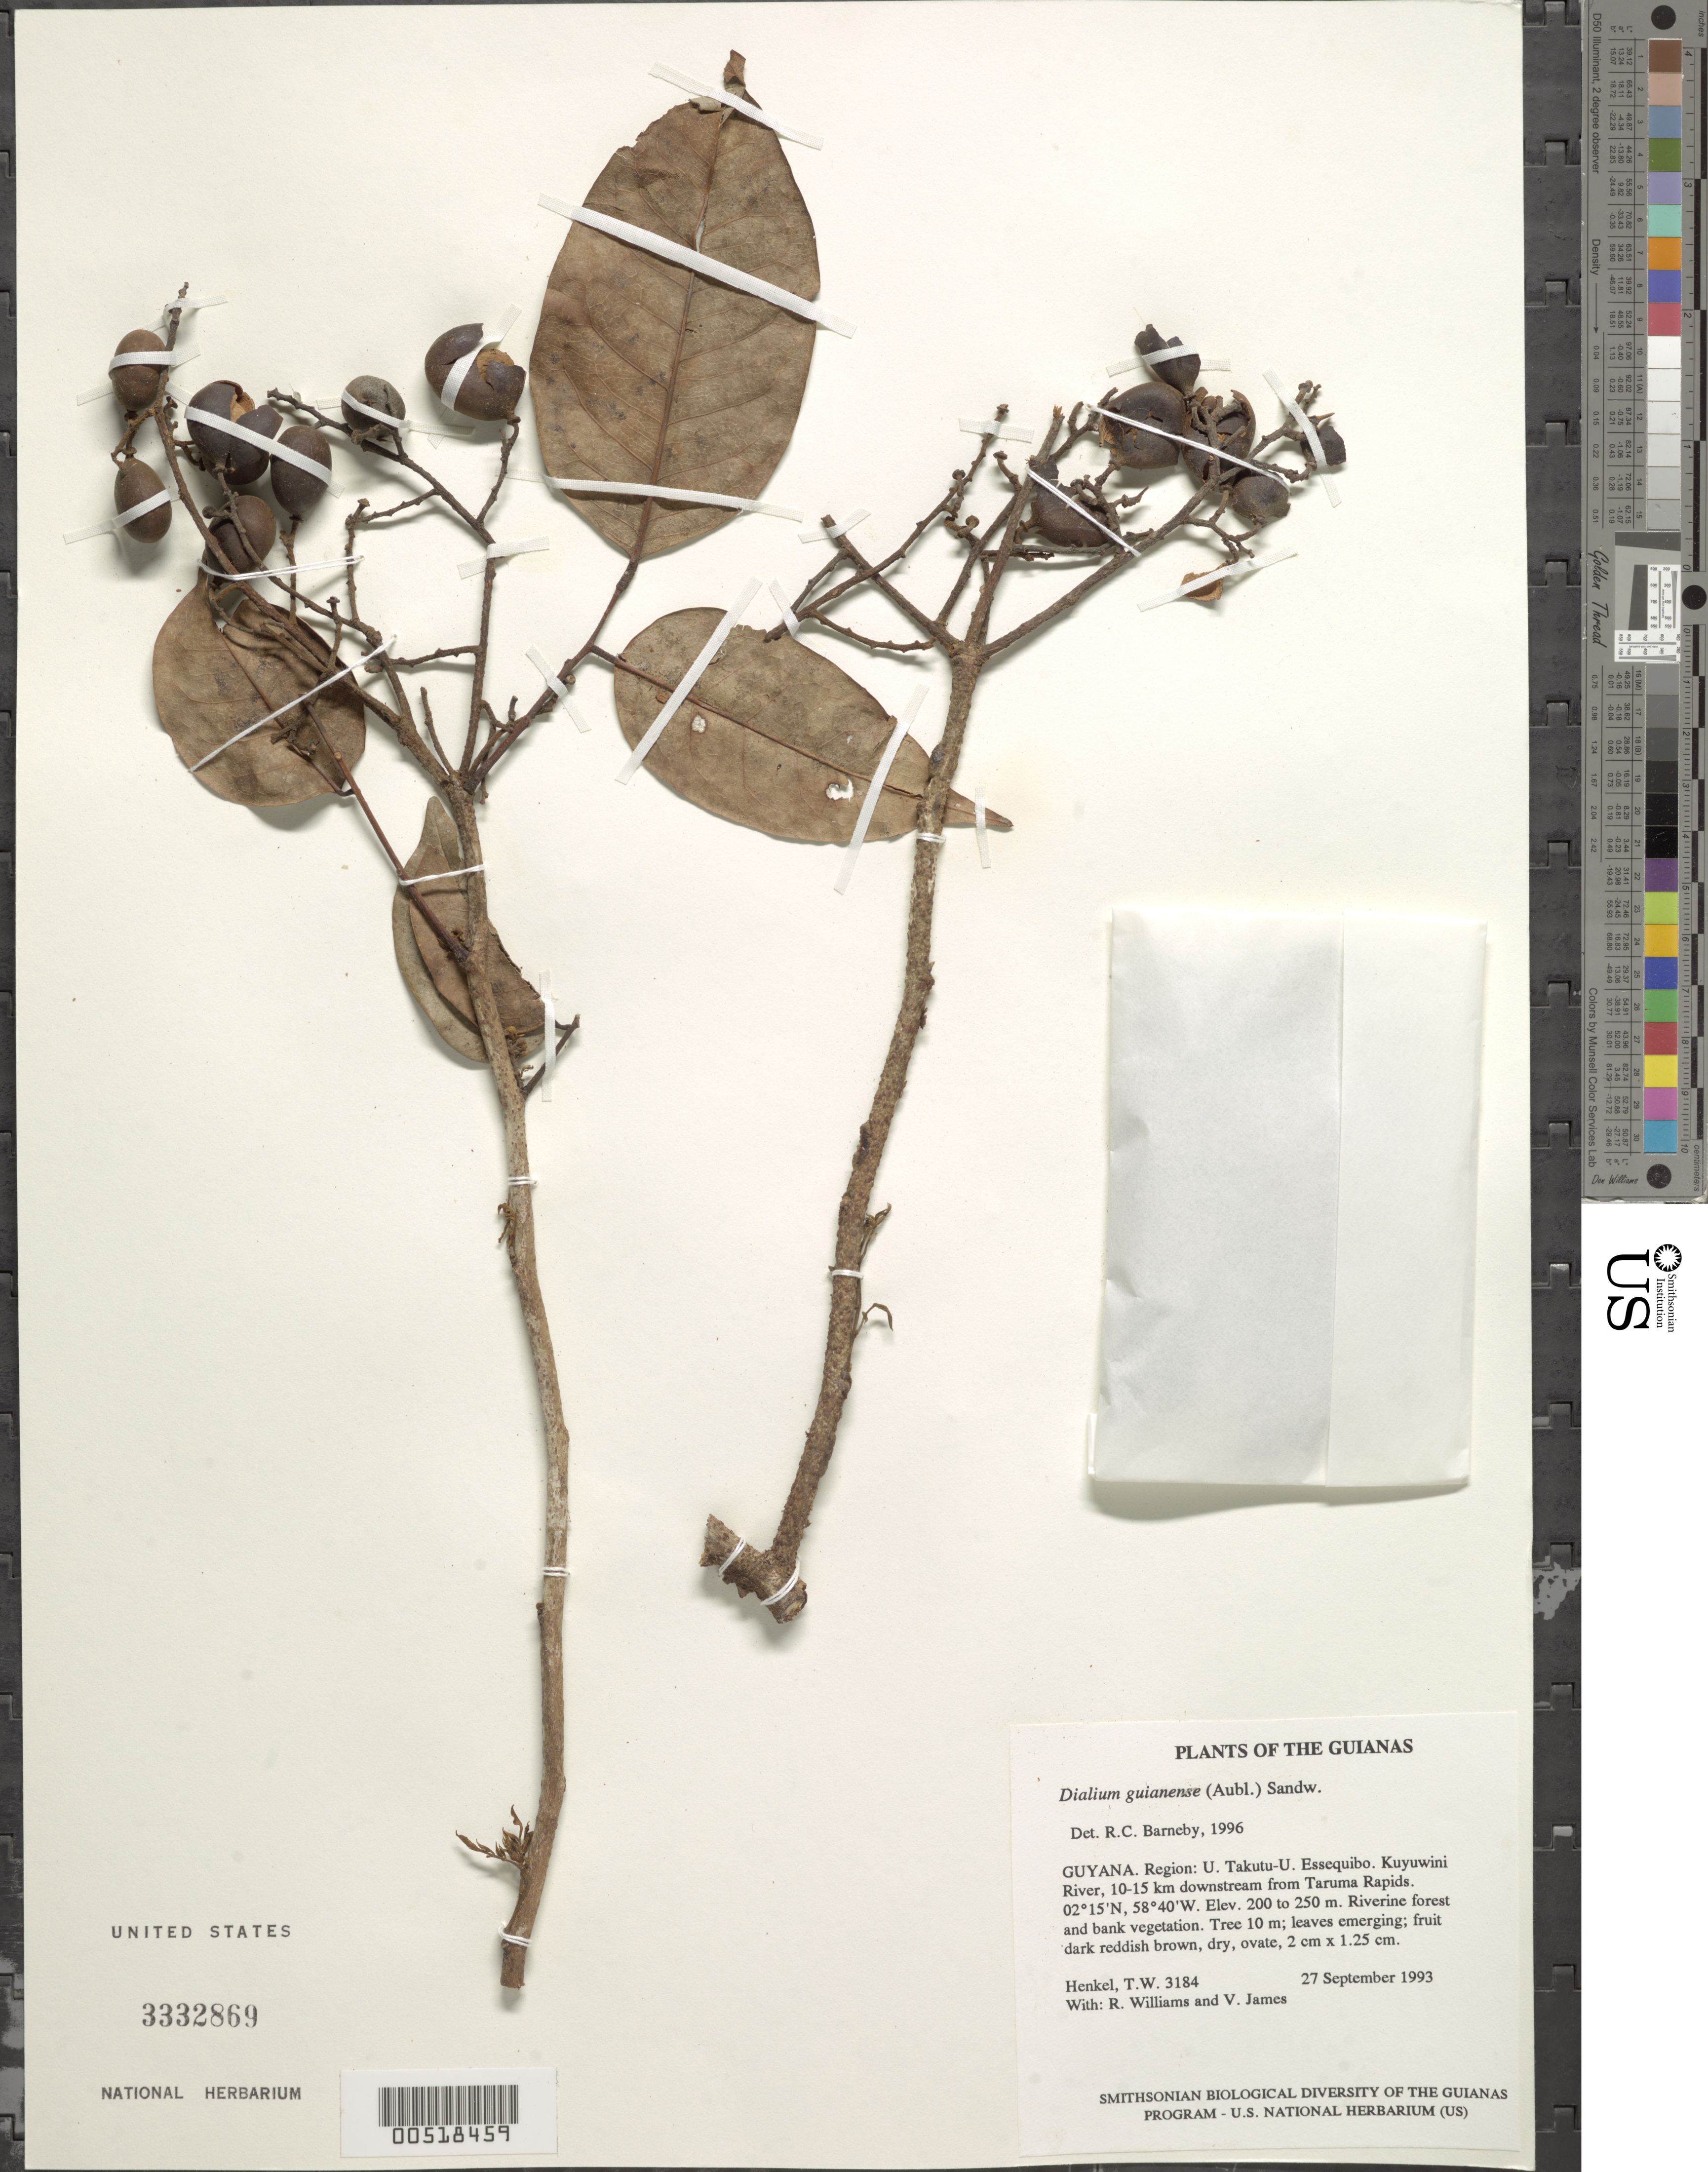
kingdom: Plantae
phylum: Tracheophyta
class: Magnoliopsida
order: Fabales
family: Fabaceae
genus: Dialium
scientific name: Dialium guianense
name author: (Aubl.) Sandwith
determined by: Barneby, Rupert C., (NY)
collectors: T. Henkel, R. Williams & V. James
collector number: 3184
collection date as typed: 27 September 1993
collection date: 1993-09-27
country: Guyana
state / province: U. Takutu-U. Essequibo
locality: Kuyuwini River, 10-15 km downstream from Taruma Rapids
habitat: Riverine forest and bank vegetation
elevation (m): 200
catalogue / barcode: US 3332869